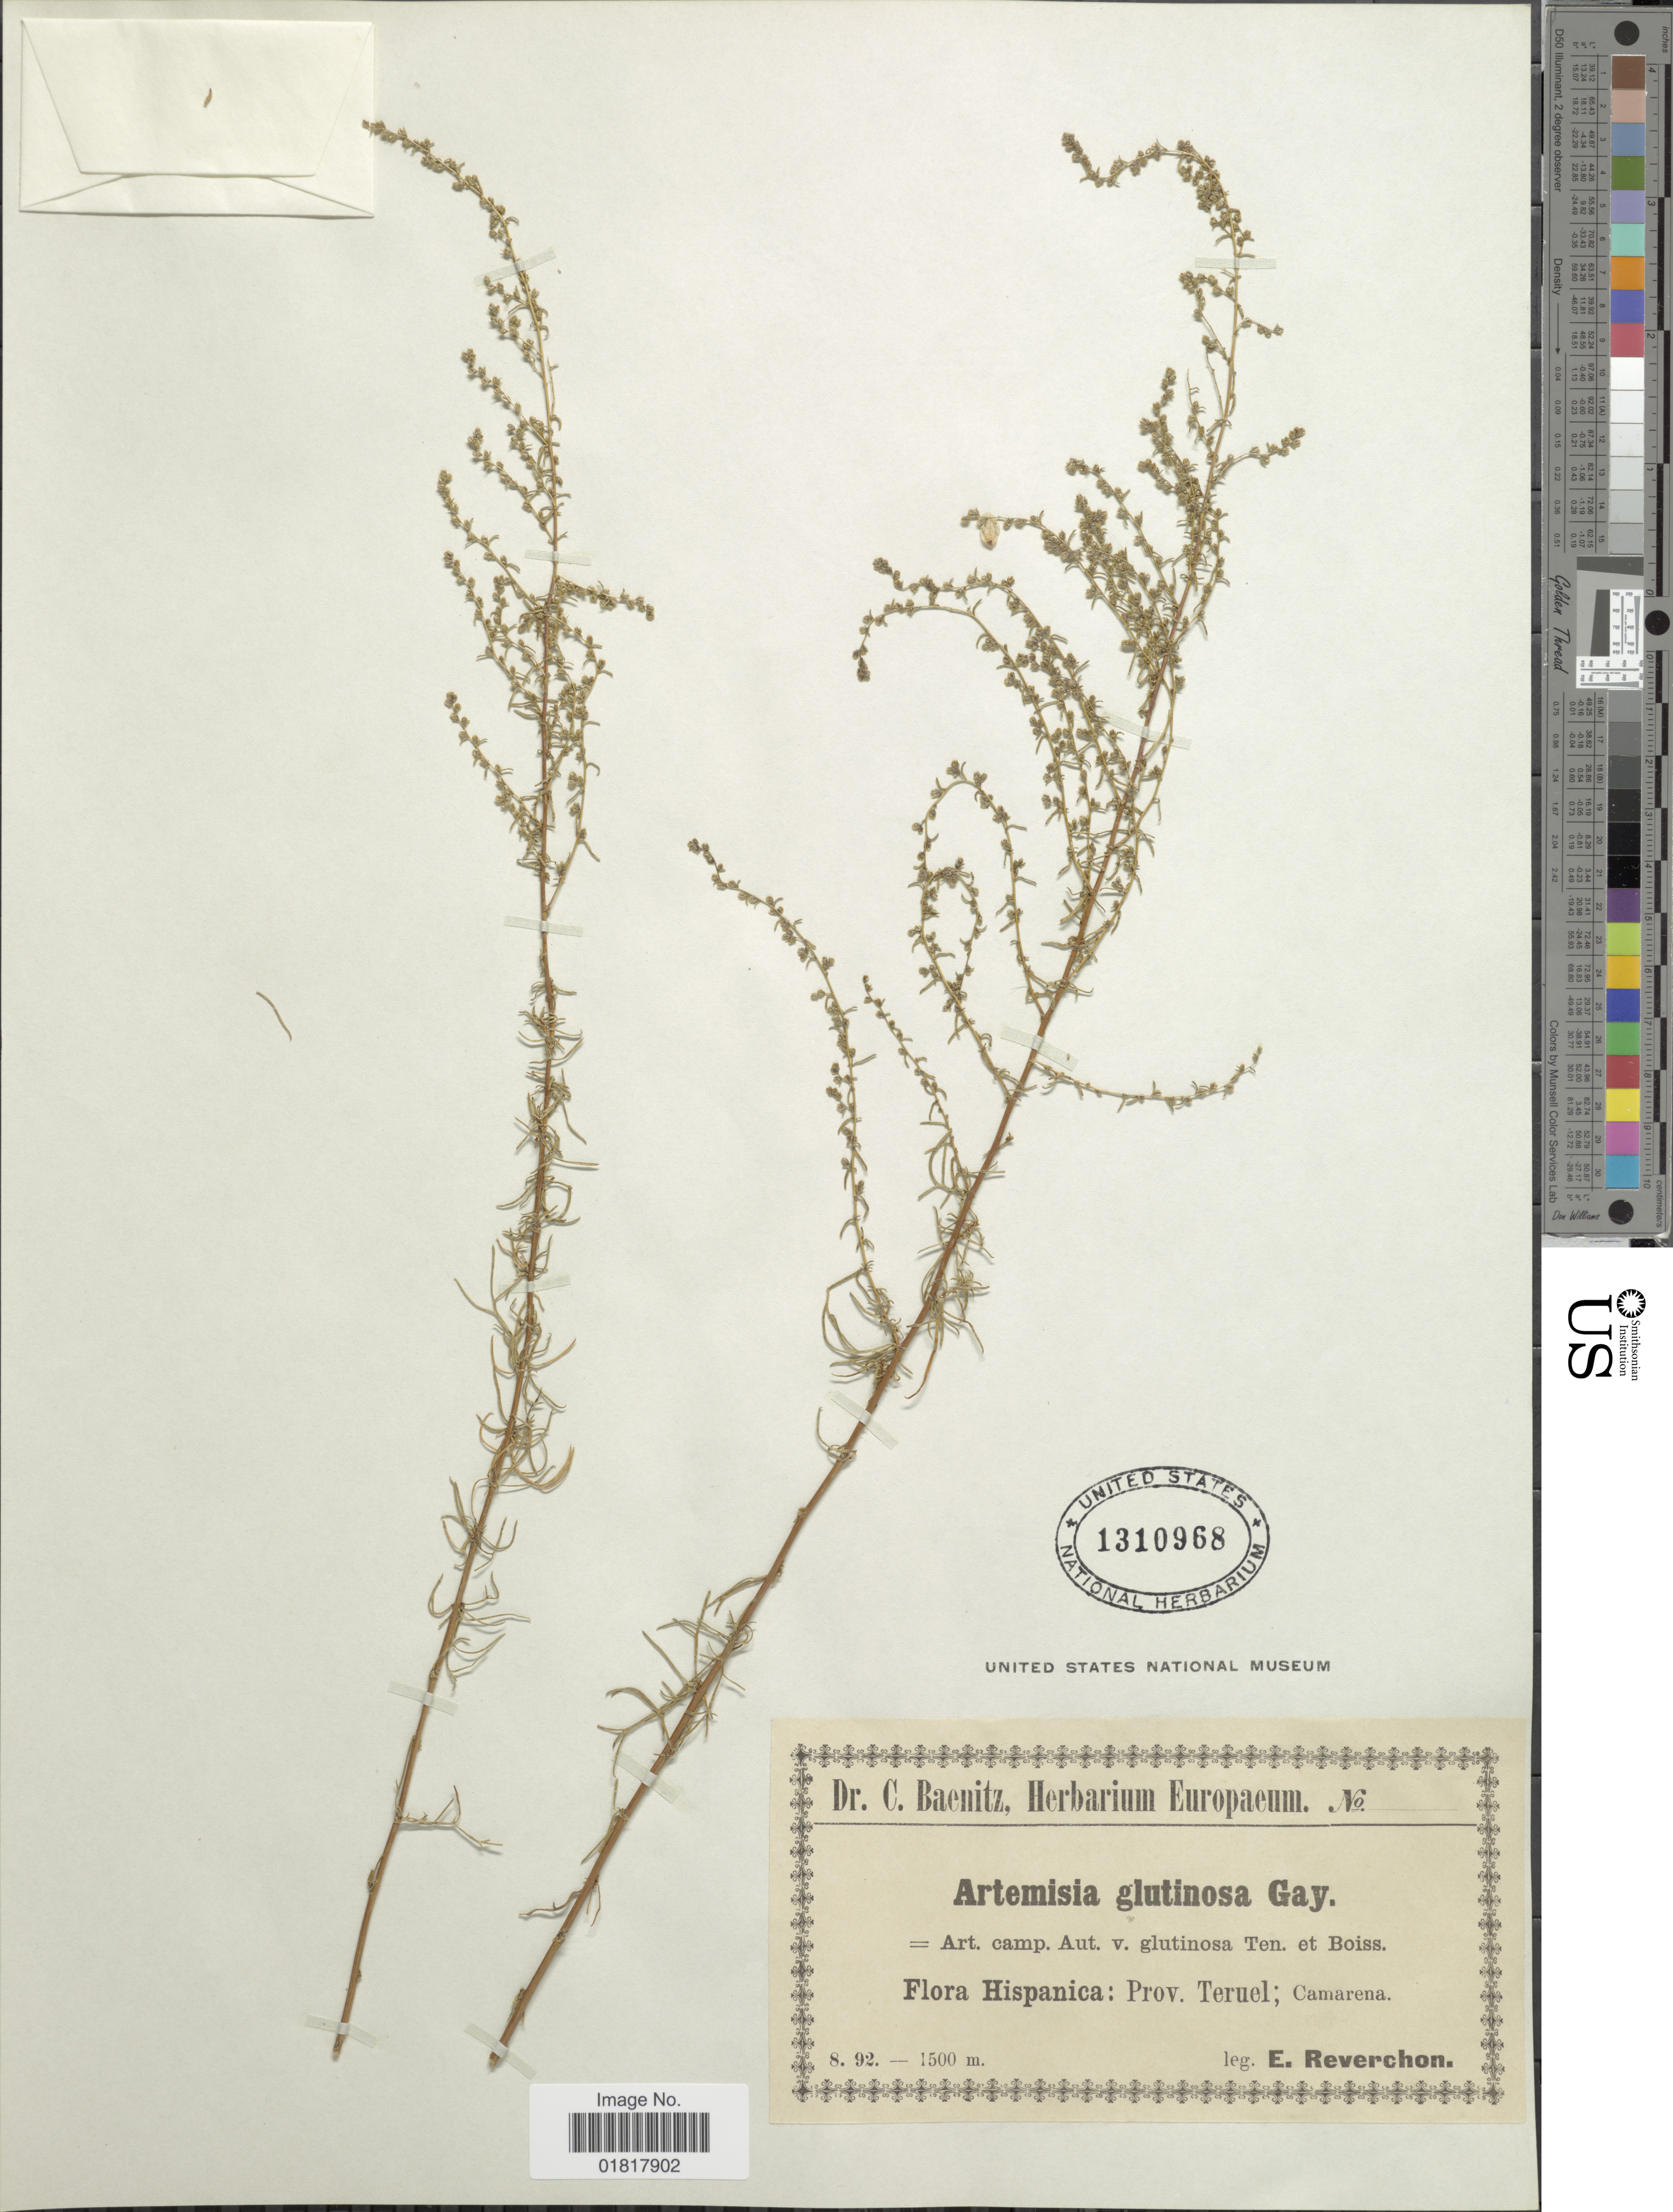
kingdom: Plantae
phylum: Tracheophyta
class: Magnoliopsida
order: Asterales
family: Asteraceae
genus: Artemisia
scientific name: Artemisia glutinosa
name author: J. Gay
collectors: E. Reverchon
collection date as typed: Transcribed d/m/y: /8/92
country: Spain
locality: Hispanica: Prov. Teruel; Camarena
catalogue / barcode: US 1310968